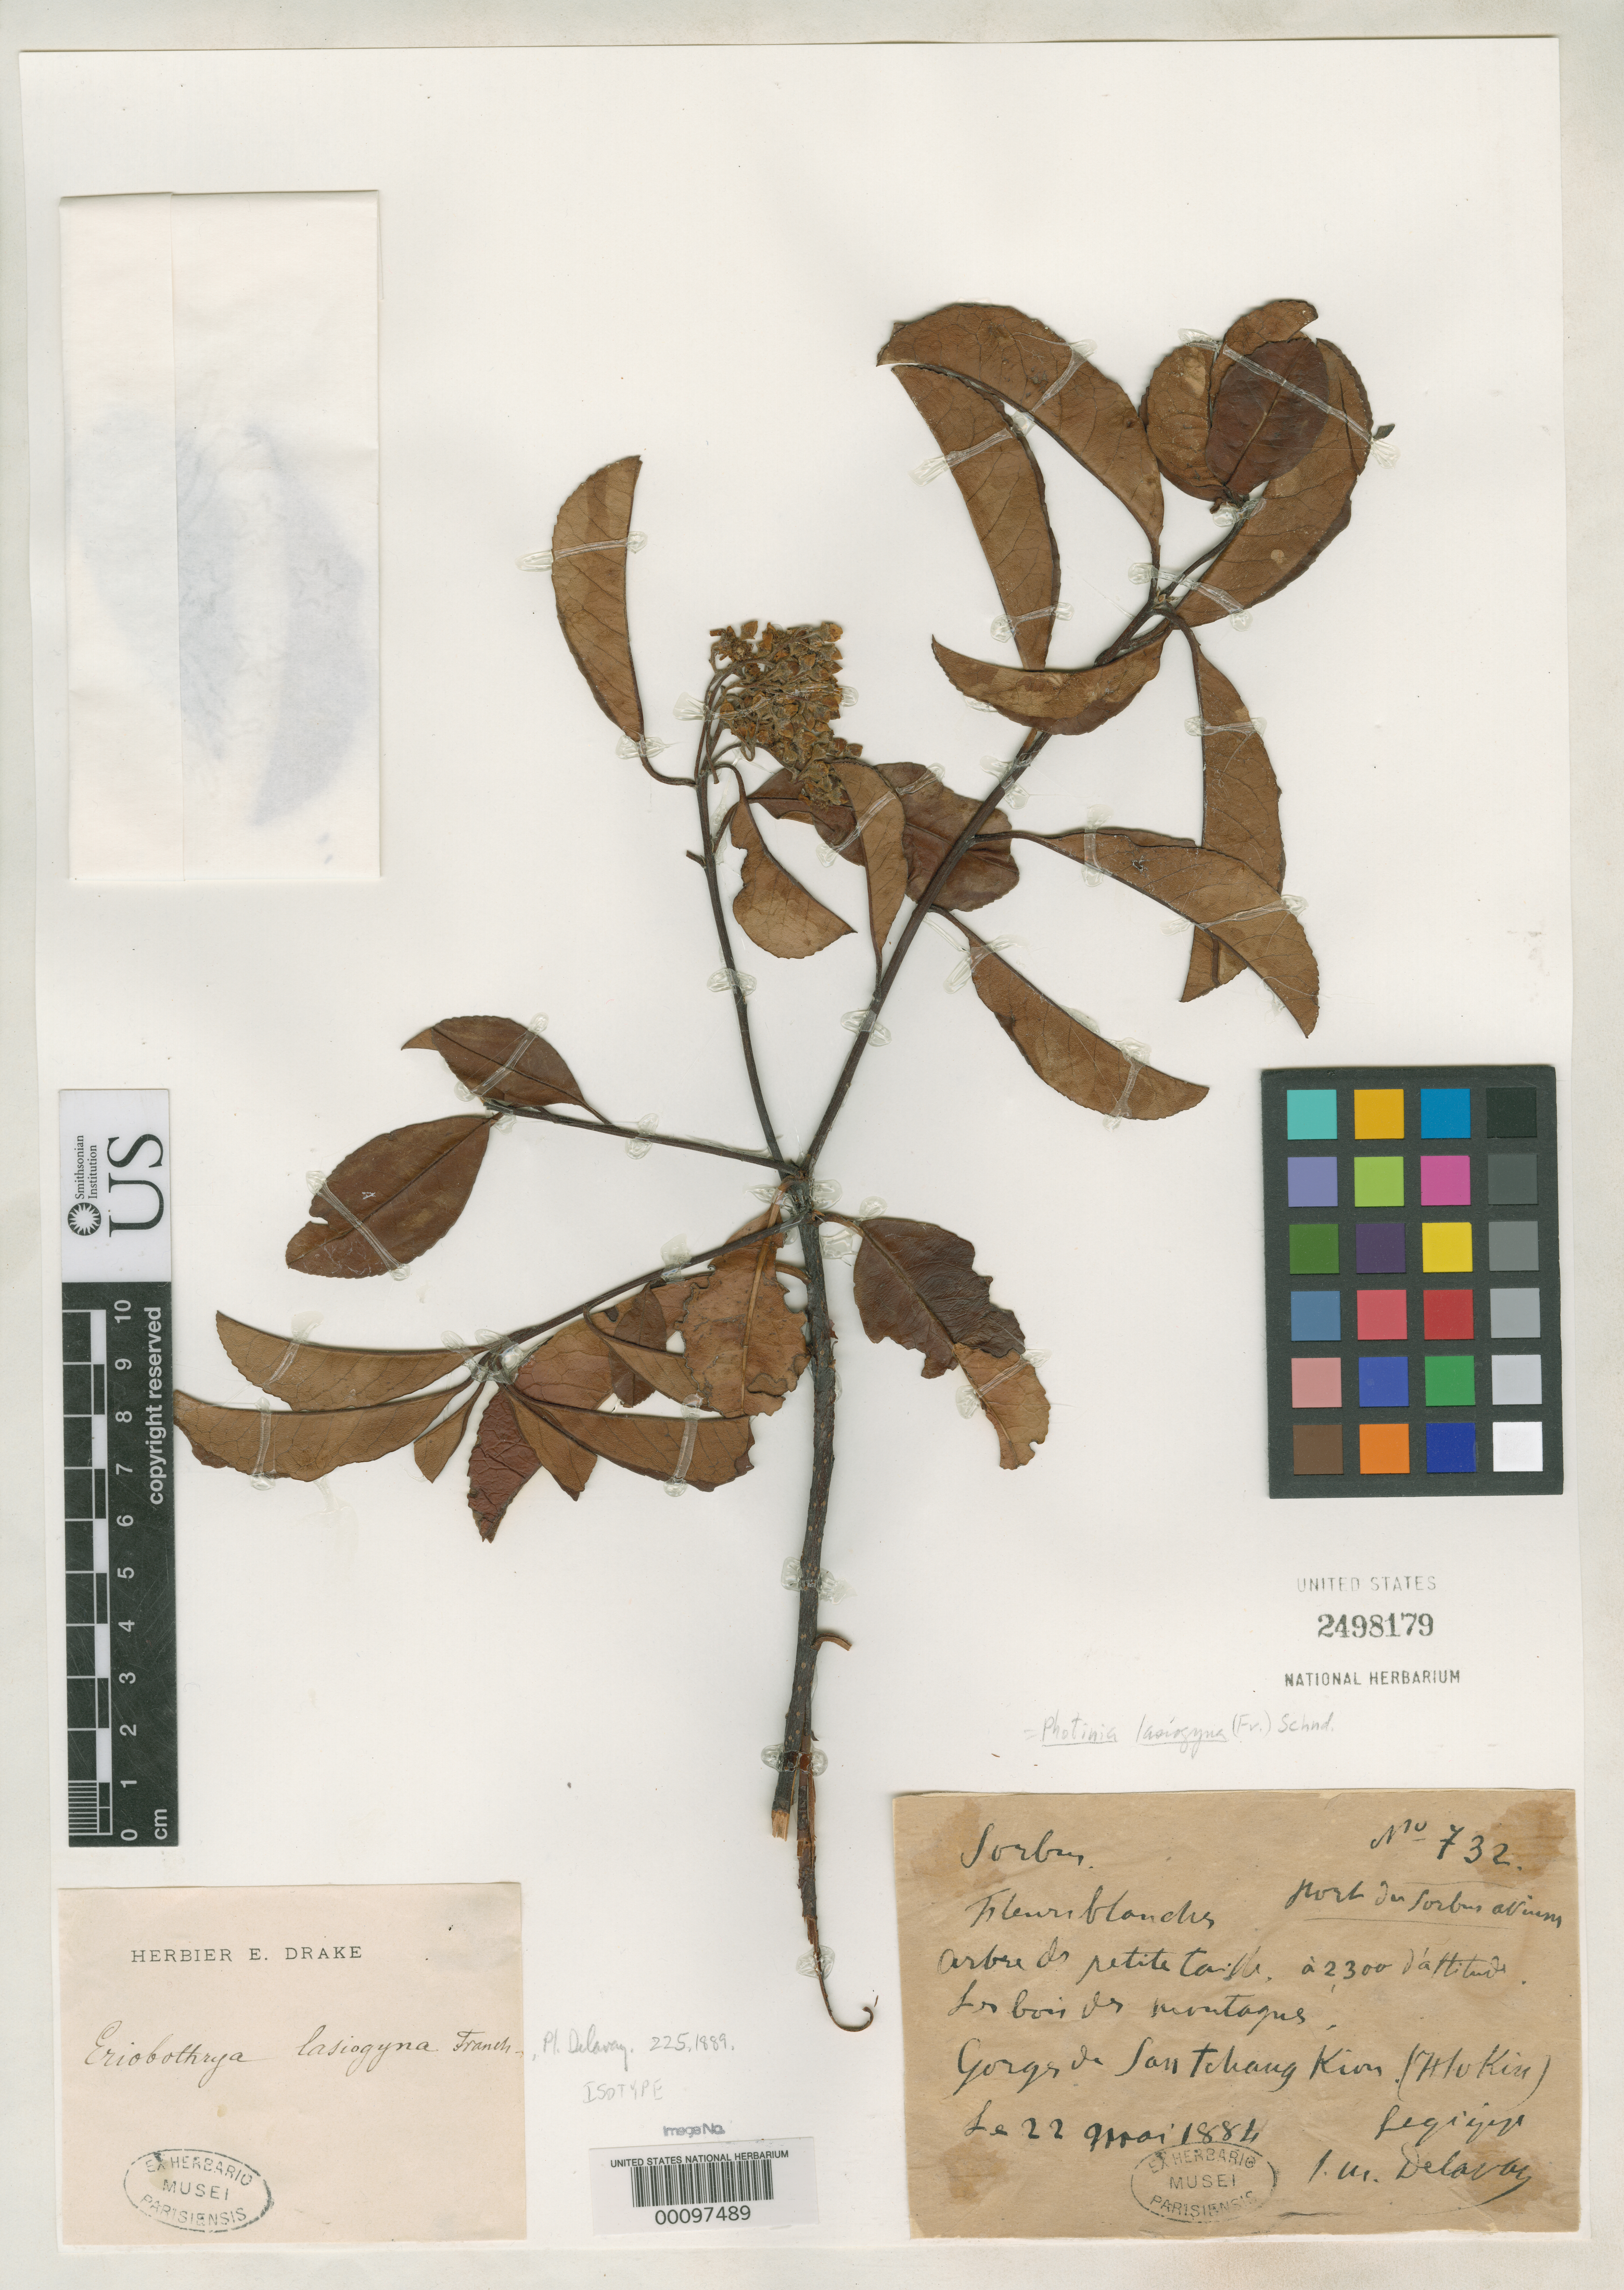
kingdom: Plantae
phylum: Tracheophyta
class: Magnoliopsida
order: Rosales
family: Rosaceae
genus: Eriobotrya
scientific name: Eriobotrya lasiogyna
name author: Franch.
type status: Isotype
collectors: P. Delavay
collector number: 732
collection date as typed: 22 May 1884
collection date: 1884-05-22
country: China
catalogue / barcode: US 2498179